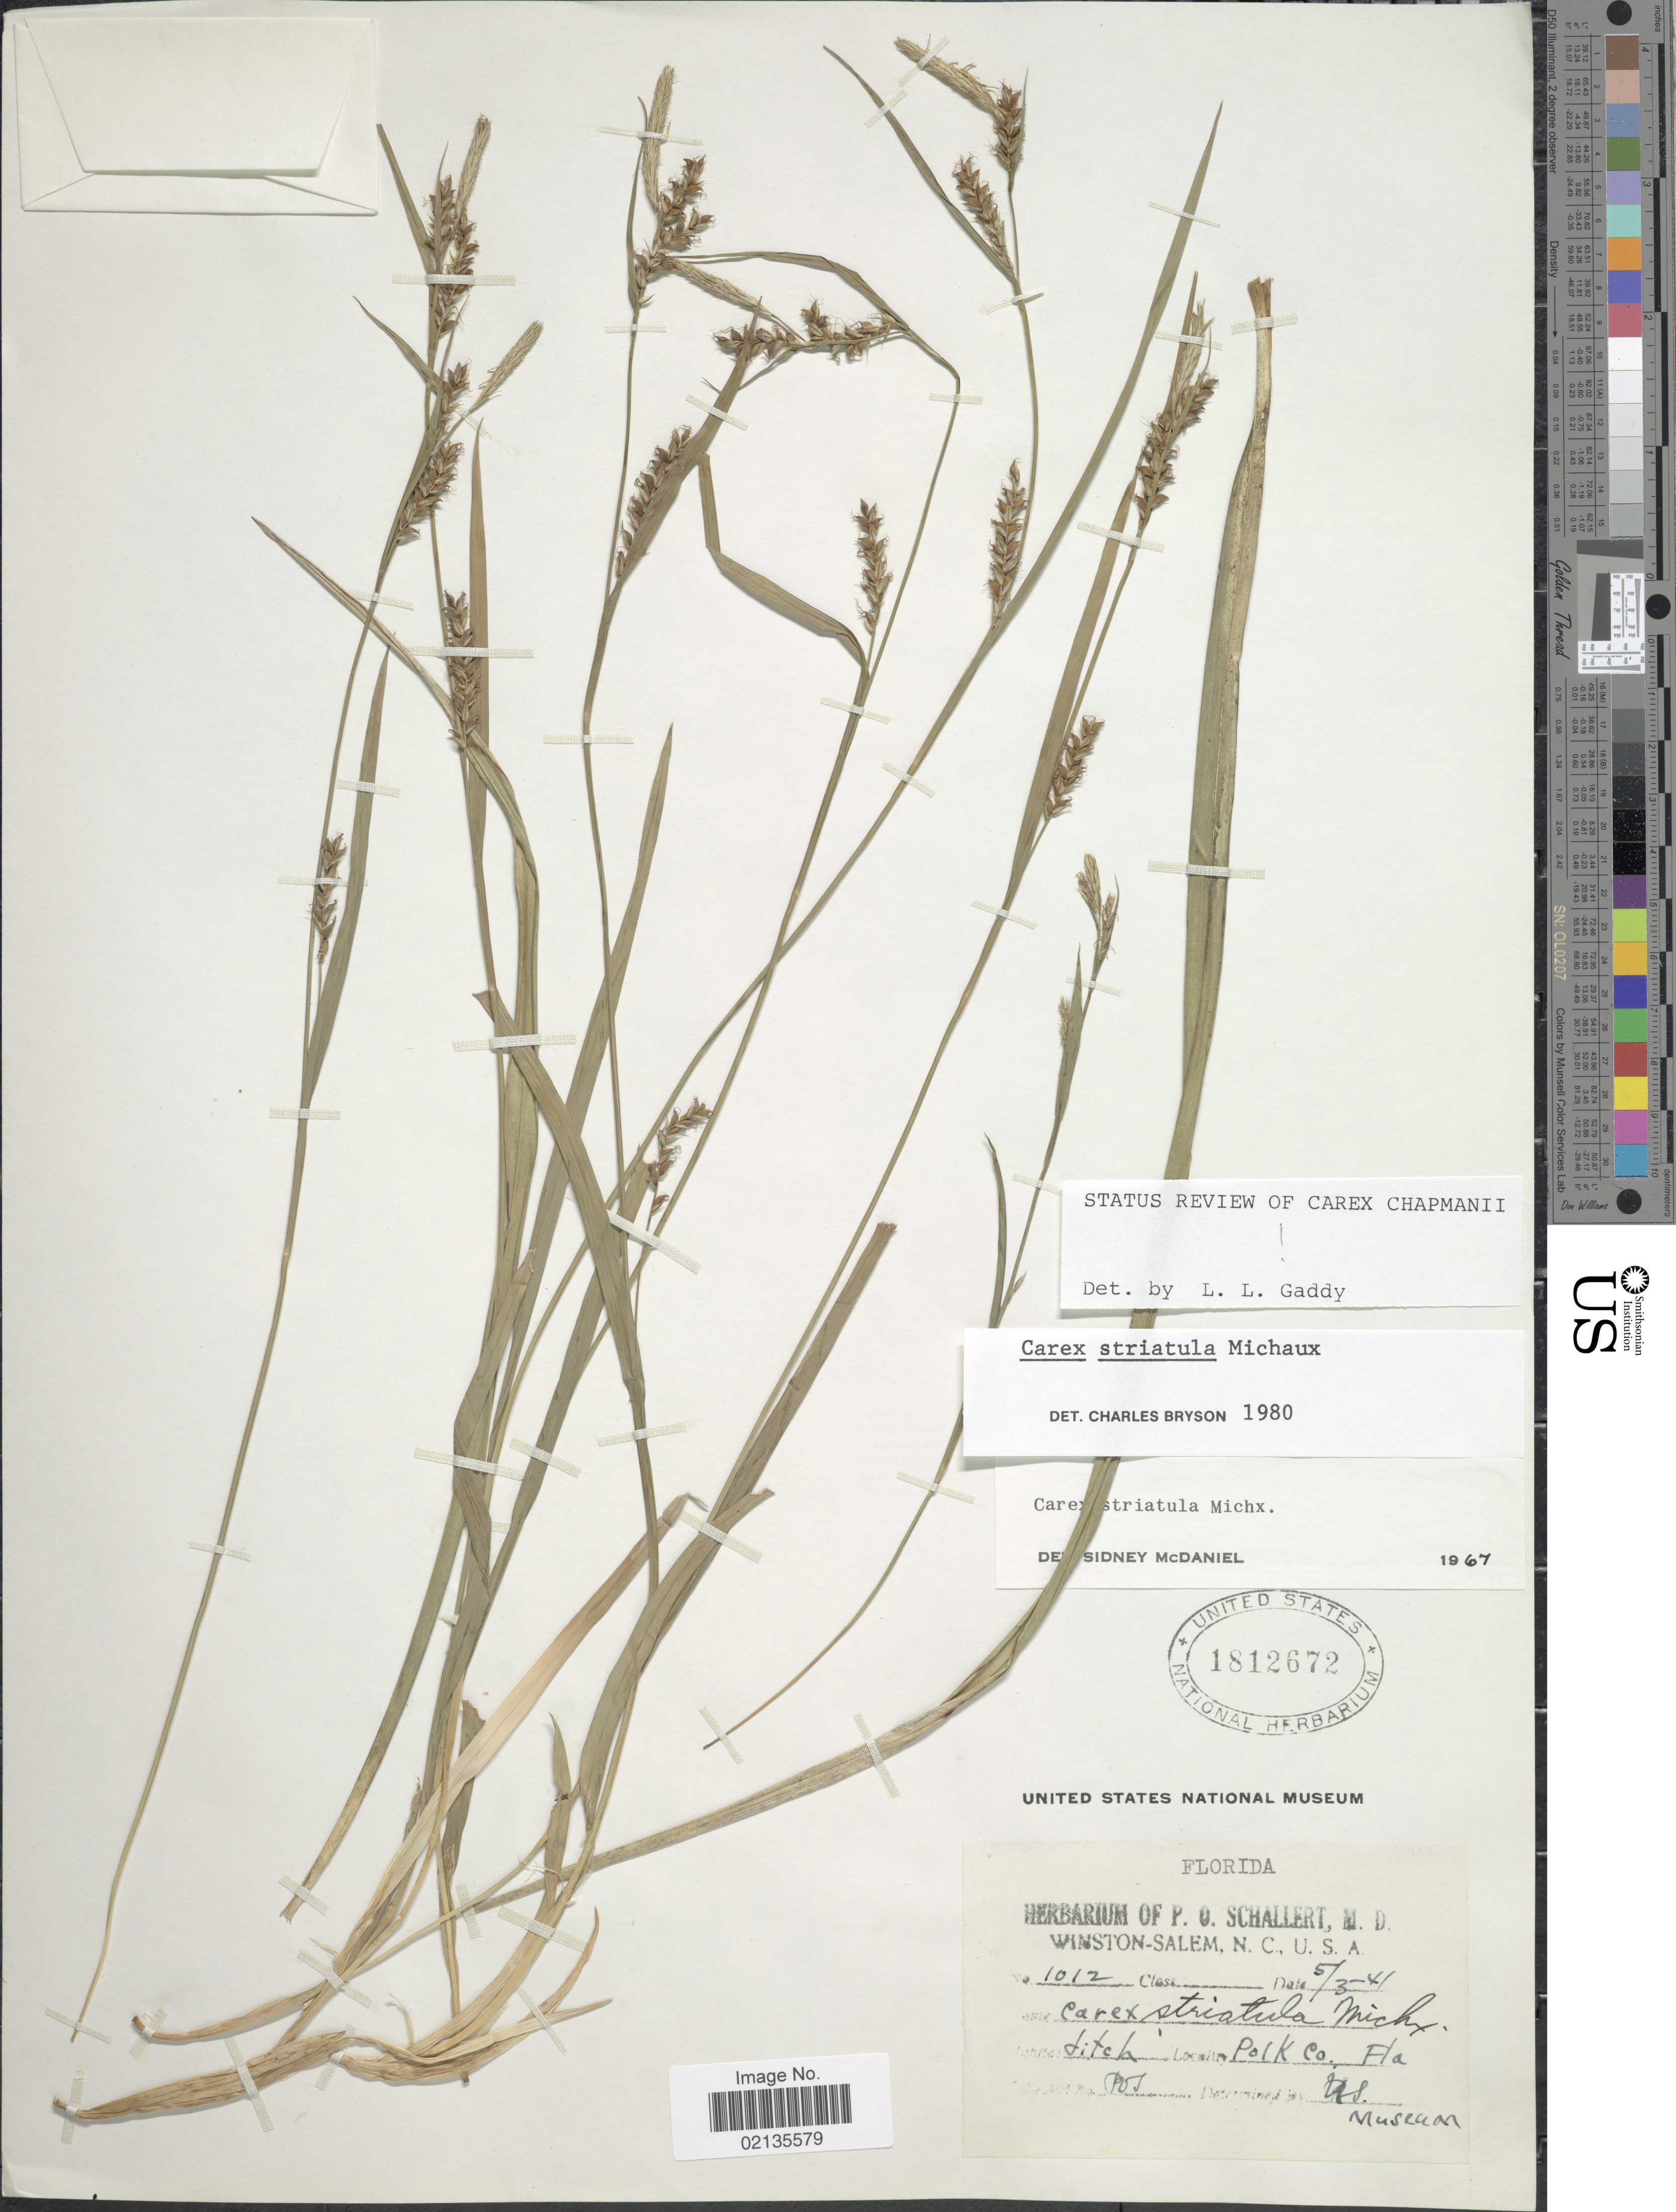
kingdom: Plantae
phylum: Tracheophyta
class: Liliopsida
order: Poales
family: Cyperaceae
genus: Carex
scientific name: Carex striatula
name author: Michx.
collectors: P. Schallert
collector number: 1012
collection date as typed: Transcribed d/m/y: 3/5/41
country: United States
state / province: Florida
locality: Polk Co.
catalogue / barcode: US 1812672